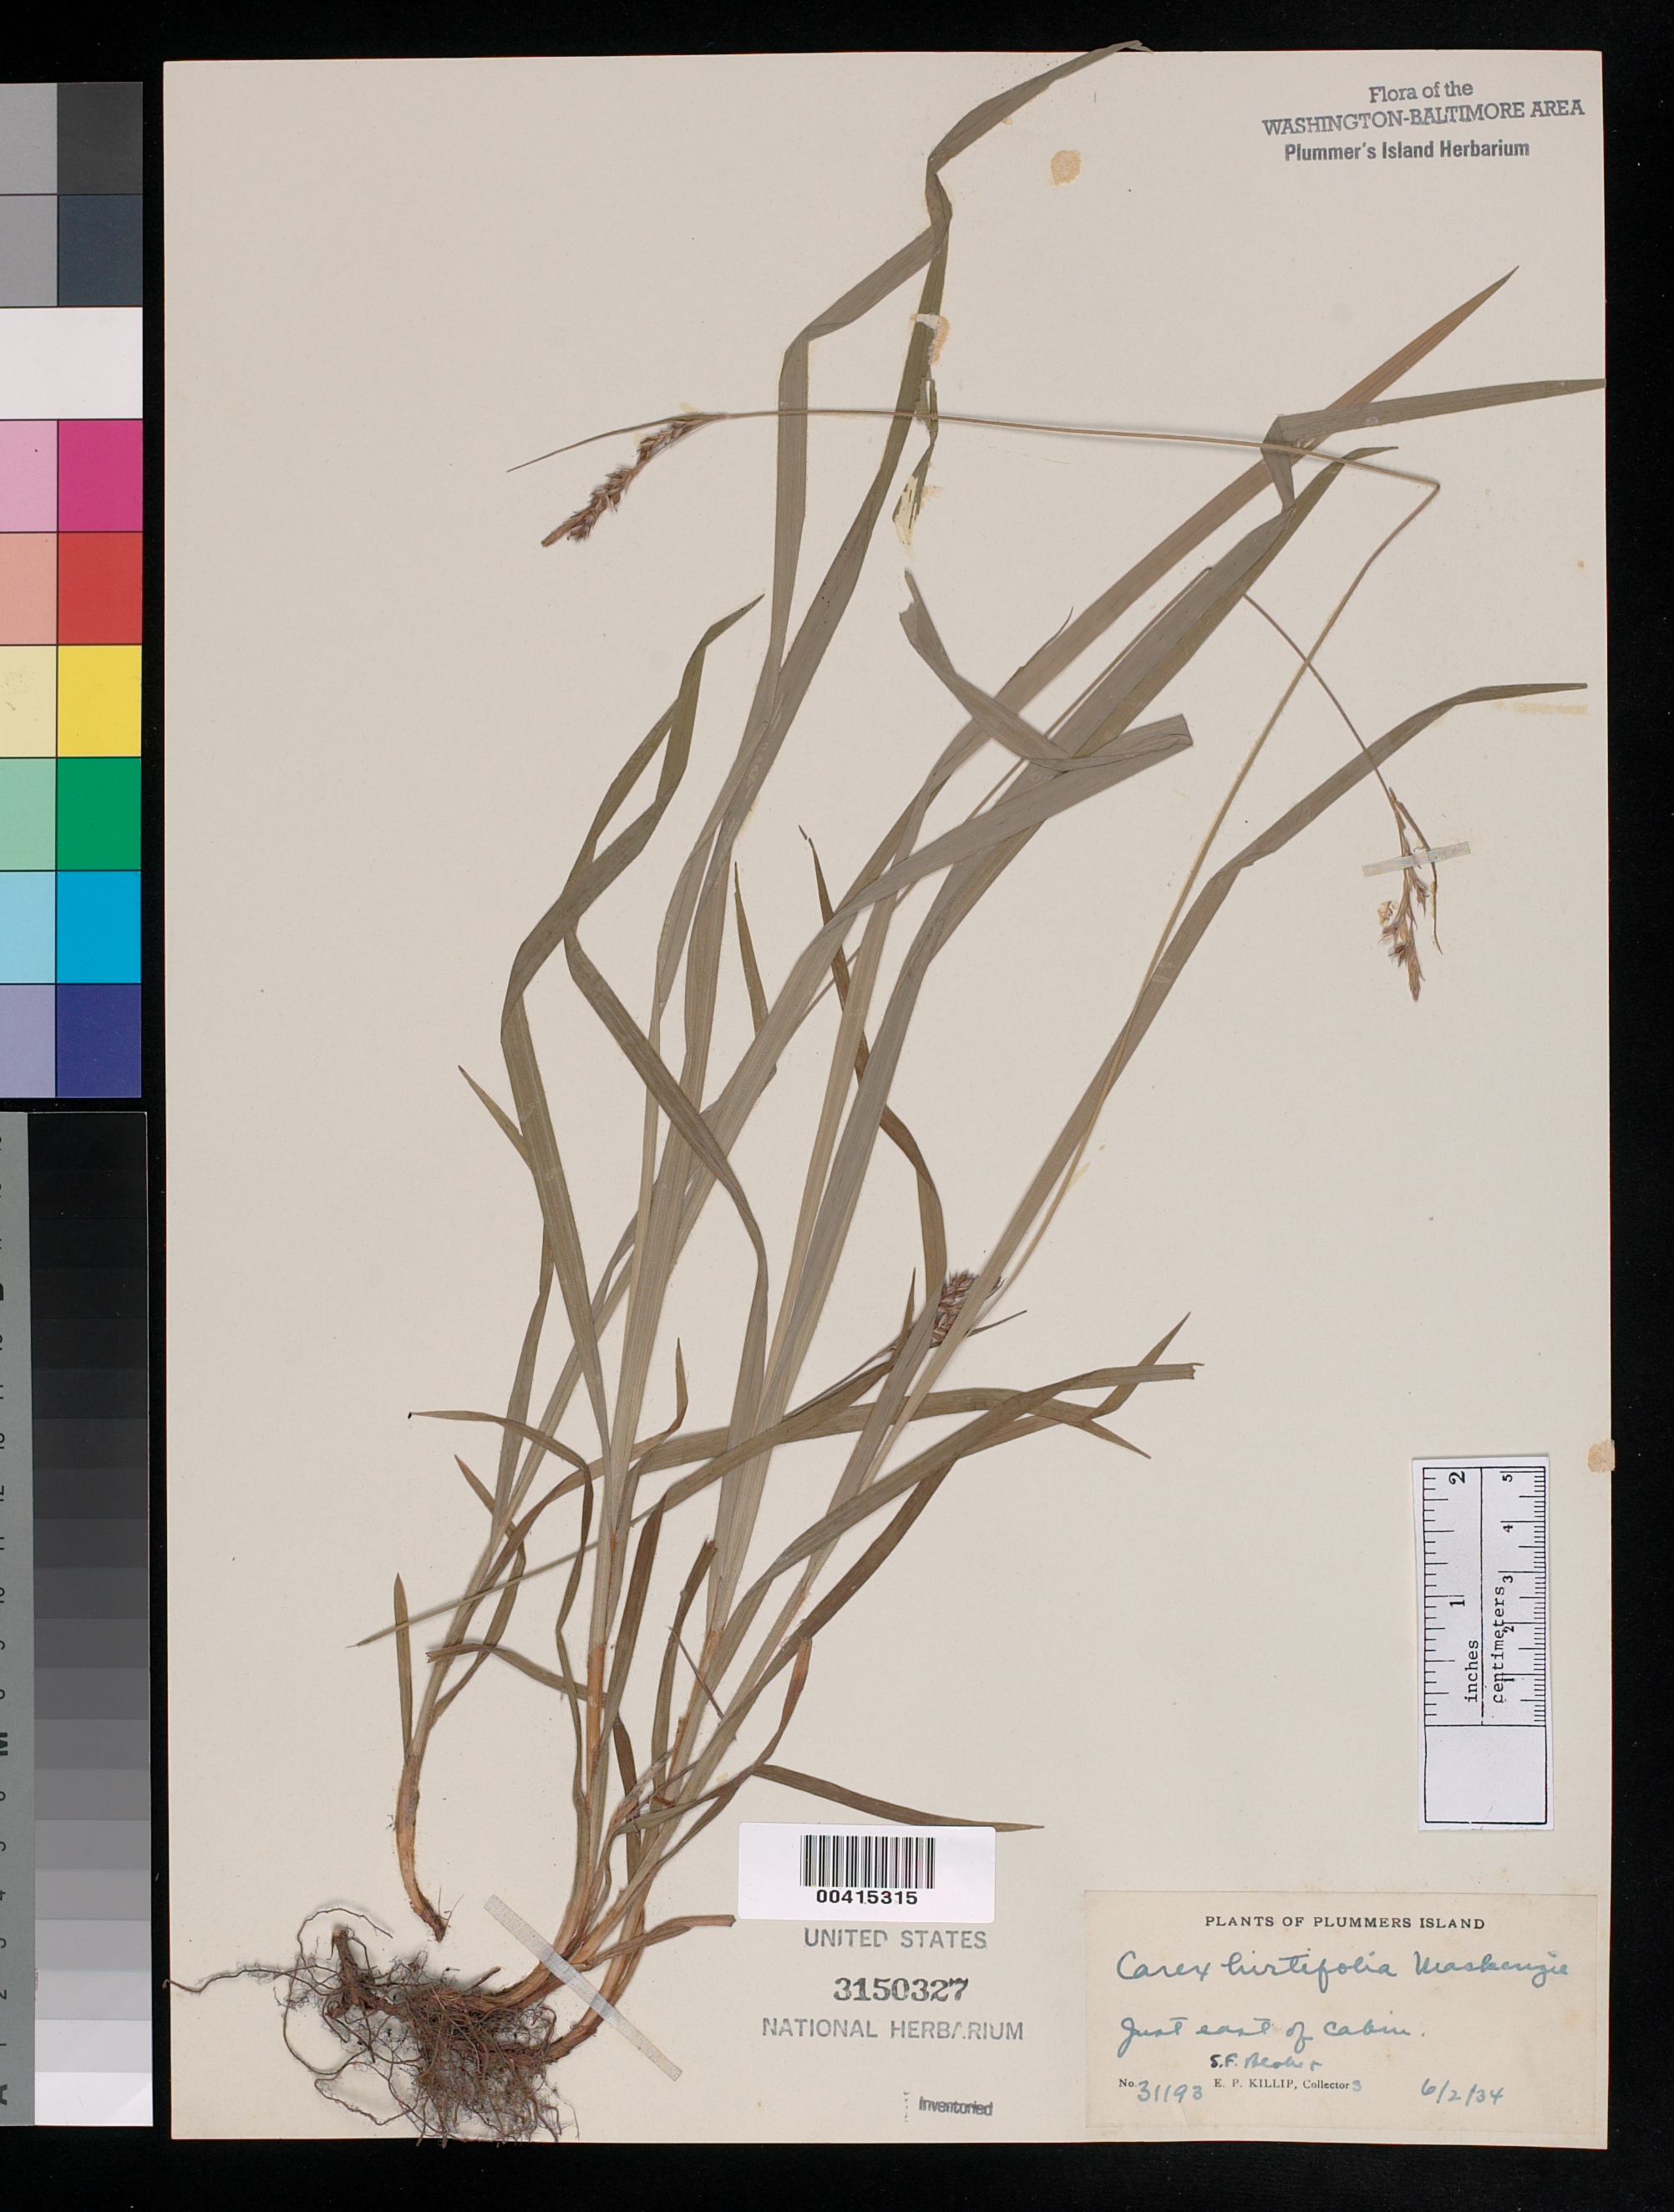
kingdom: Plantae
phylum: Tracheophyta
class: Liliopsida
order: Poales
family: Cyperaceae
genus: Carex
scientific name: Carex hirtifolia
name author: Mack.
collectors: E. P. Killip & S. Blake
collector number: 31193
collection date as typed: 02 Jun 1934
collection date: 1934-06-02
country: United States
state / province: Maryland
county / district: Montgomery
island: Plummers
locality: Plummer's Island; just east of Cabin Plummers Island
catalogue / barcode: US 3150327